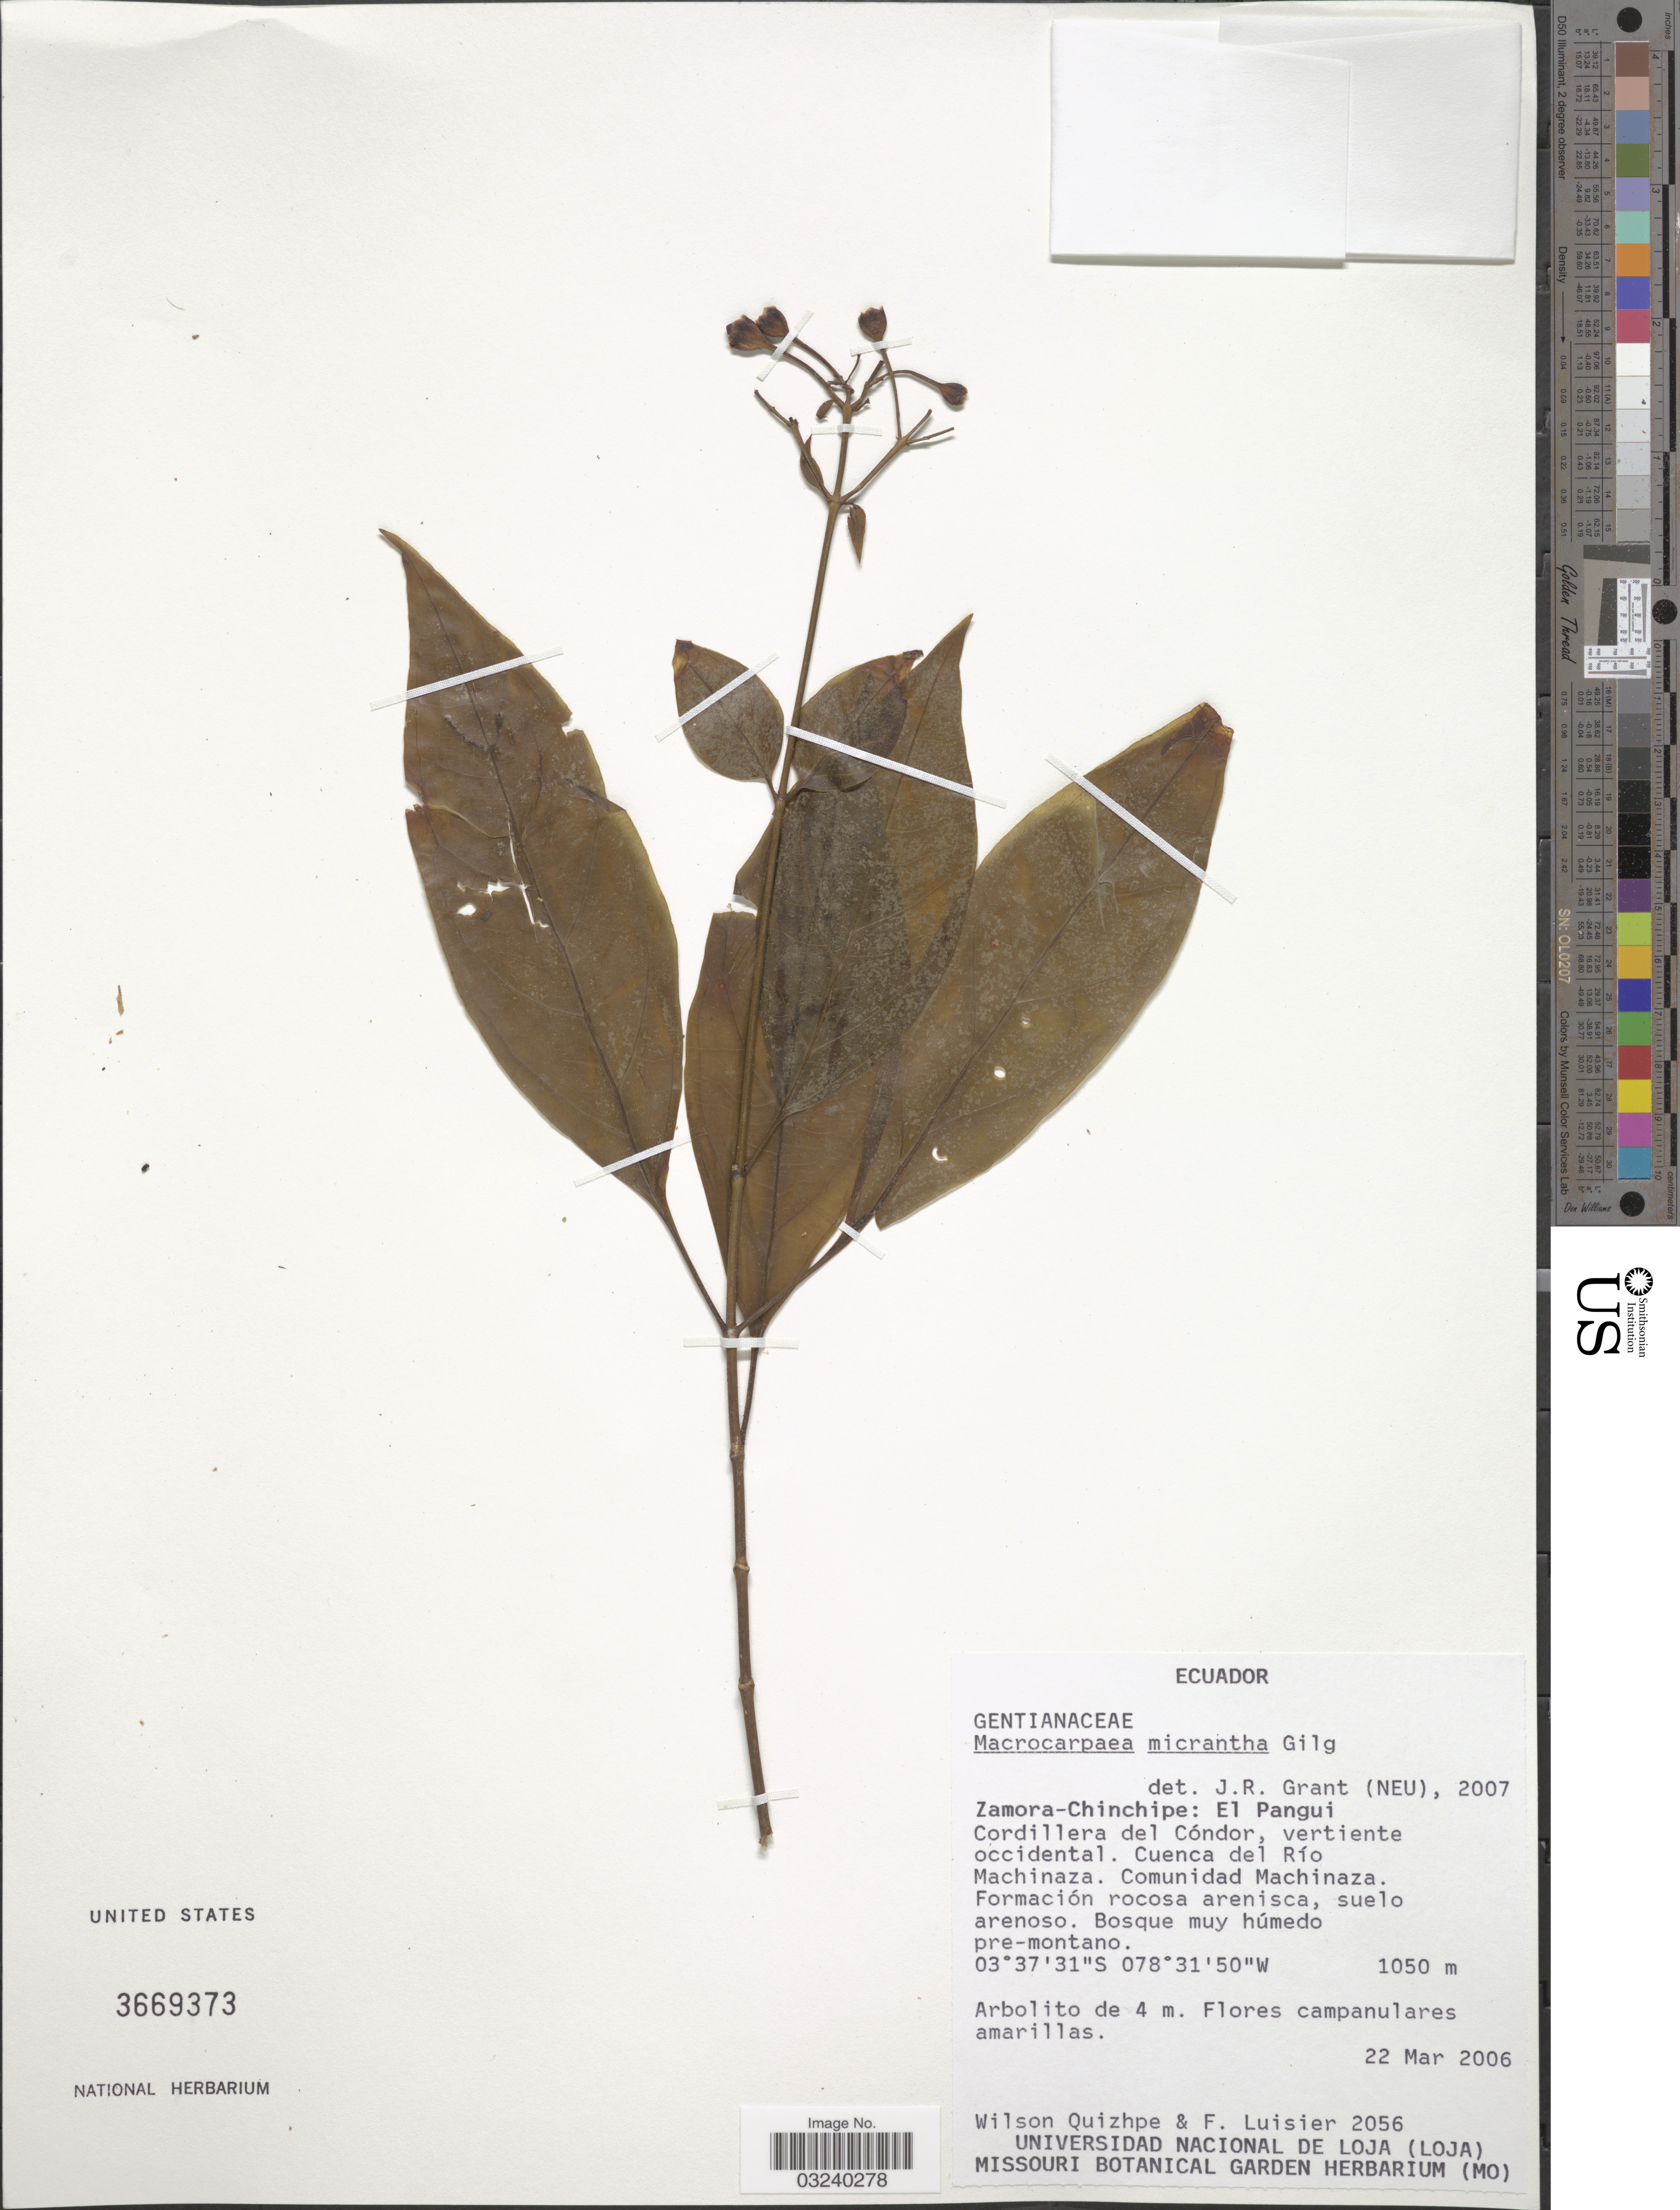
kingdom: Plantae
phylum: Tracheophyta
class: Magnoliopsida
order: Gentianales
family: Gentianaceae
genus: Macrocarpaea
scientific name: Macrocarpaea micrantha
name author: Gilg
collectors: W. Quizhpe & F. Luisier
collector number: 2056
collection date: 2006-03-22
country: Ecuador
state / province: Zamora-Chinchipe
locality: El Pangui. Cordillera del Cóndor, vertiente occidental. Cuenca del Río Machinaza. Comunidad Machinaza.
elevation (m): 1050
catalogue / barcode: US 3669373